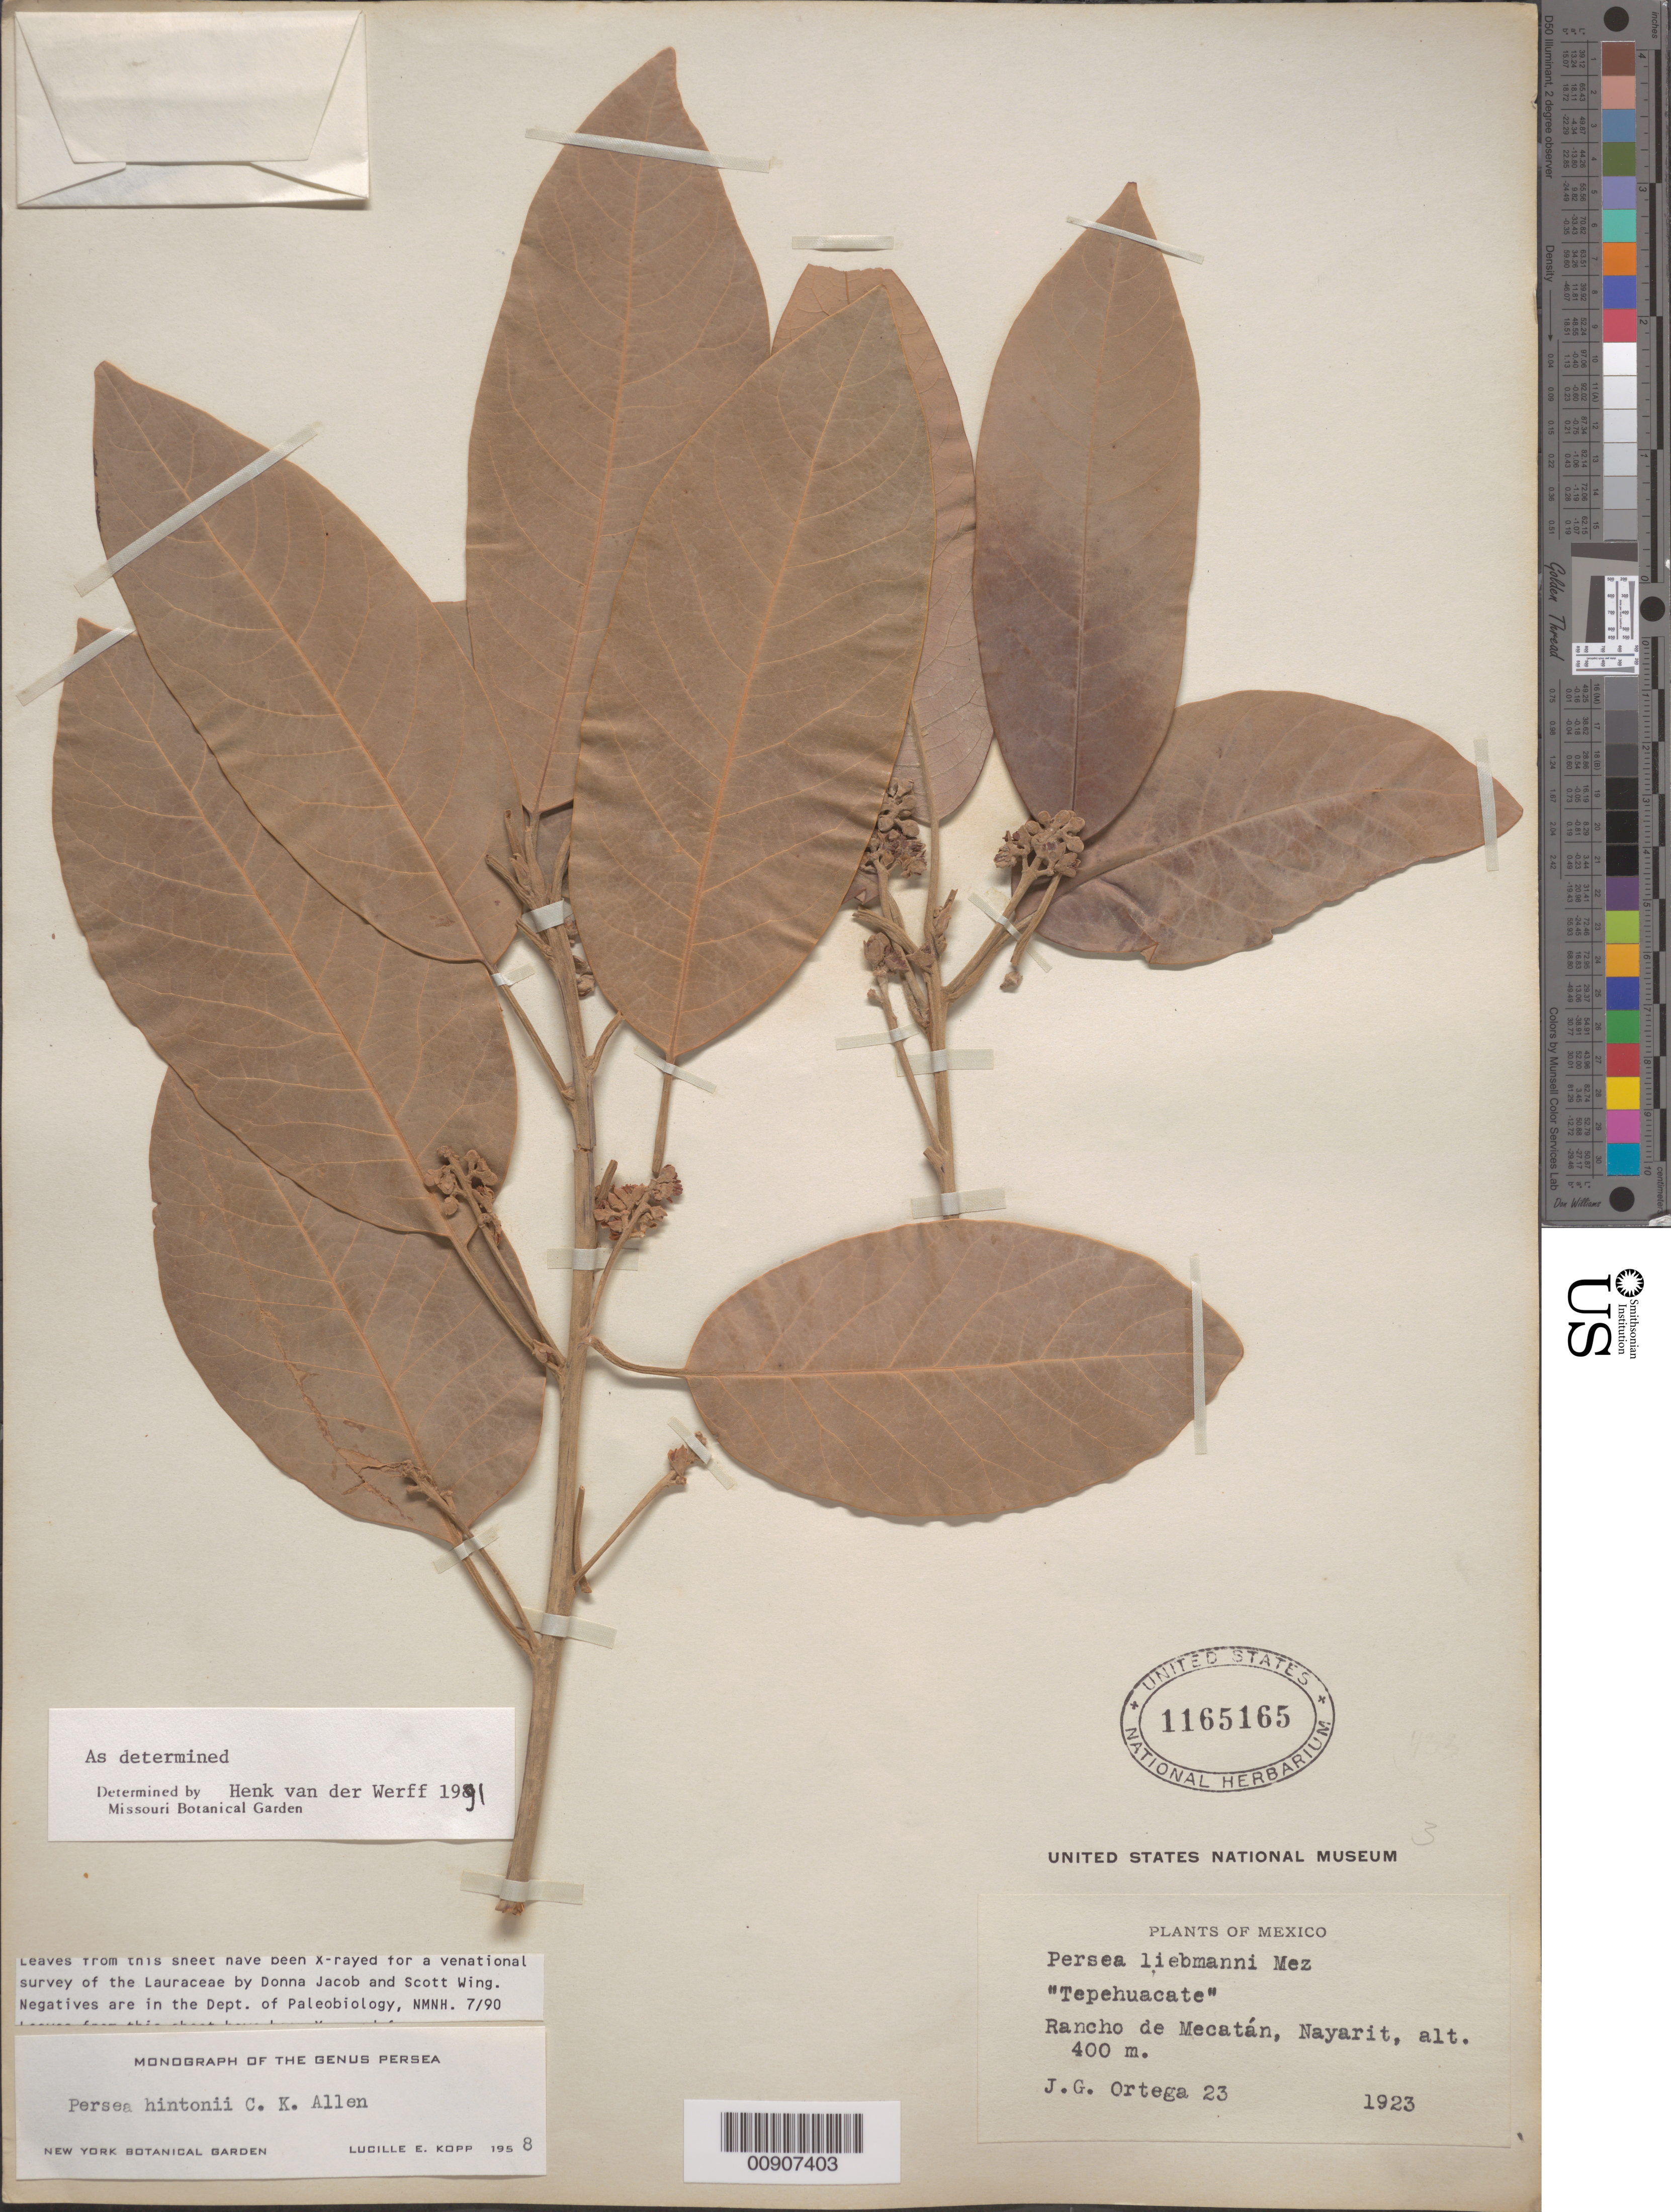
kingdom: Plantae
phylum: Tracheophyta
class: Magnoliopsida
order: Laurales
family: Lauraceae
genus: Persea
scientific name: Persea hintonii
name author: C.K. Allen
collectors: J. Ortega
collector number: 23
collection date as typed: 1923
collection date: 1923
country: Mexico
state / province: Nayarit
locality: Rancho de Mecatán, Nayarit.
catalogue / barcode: US 1165165